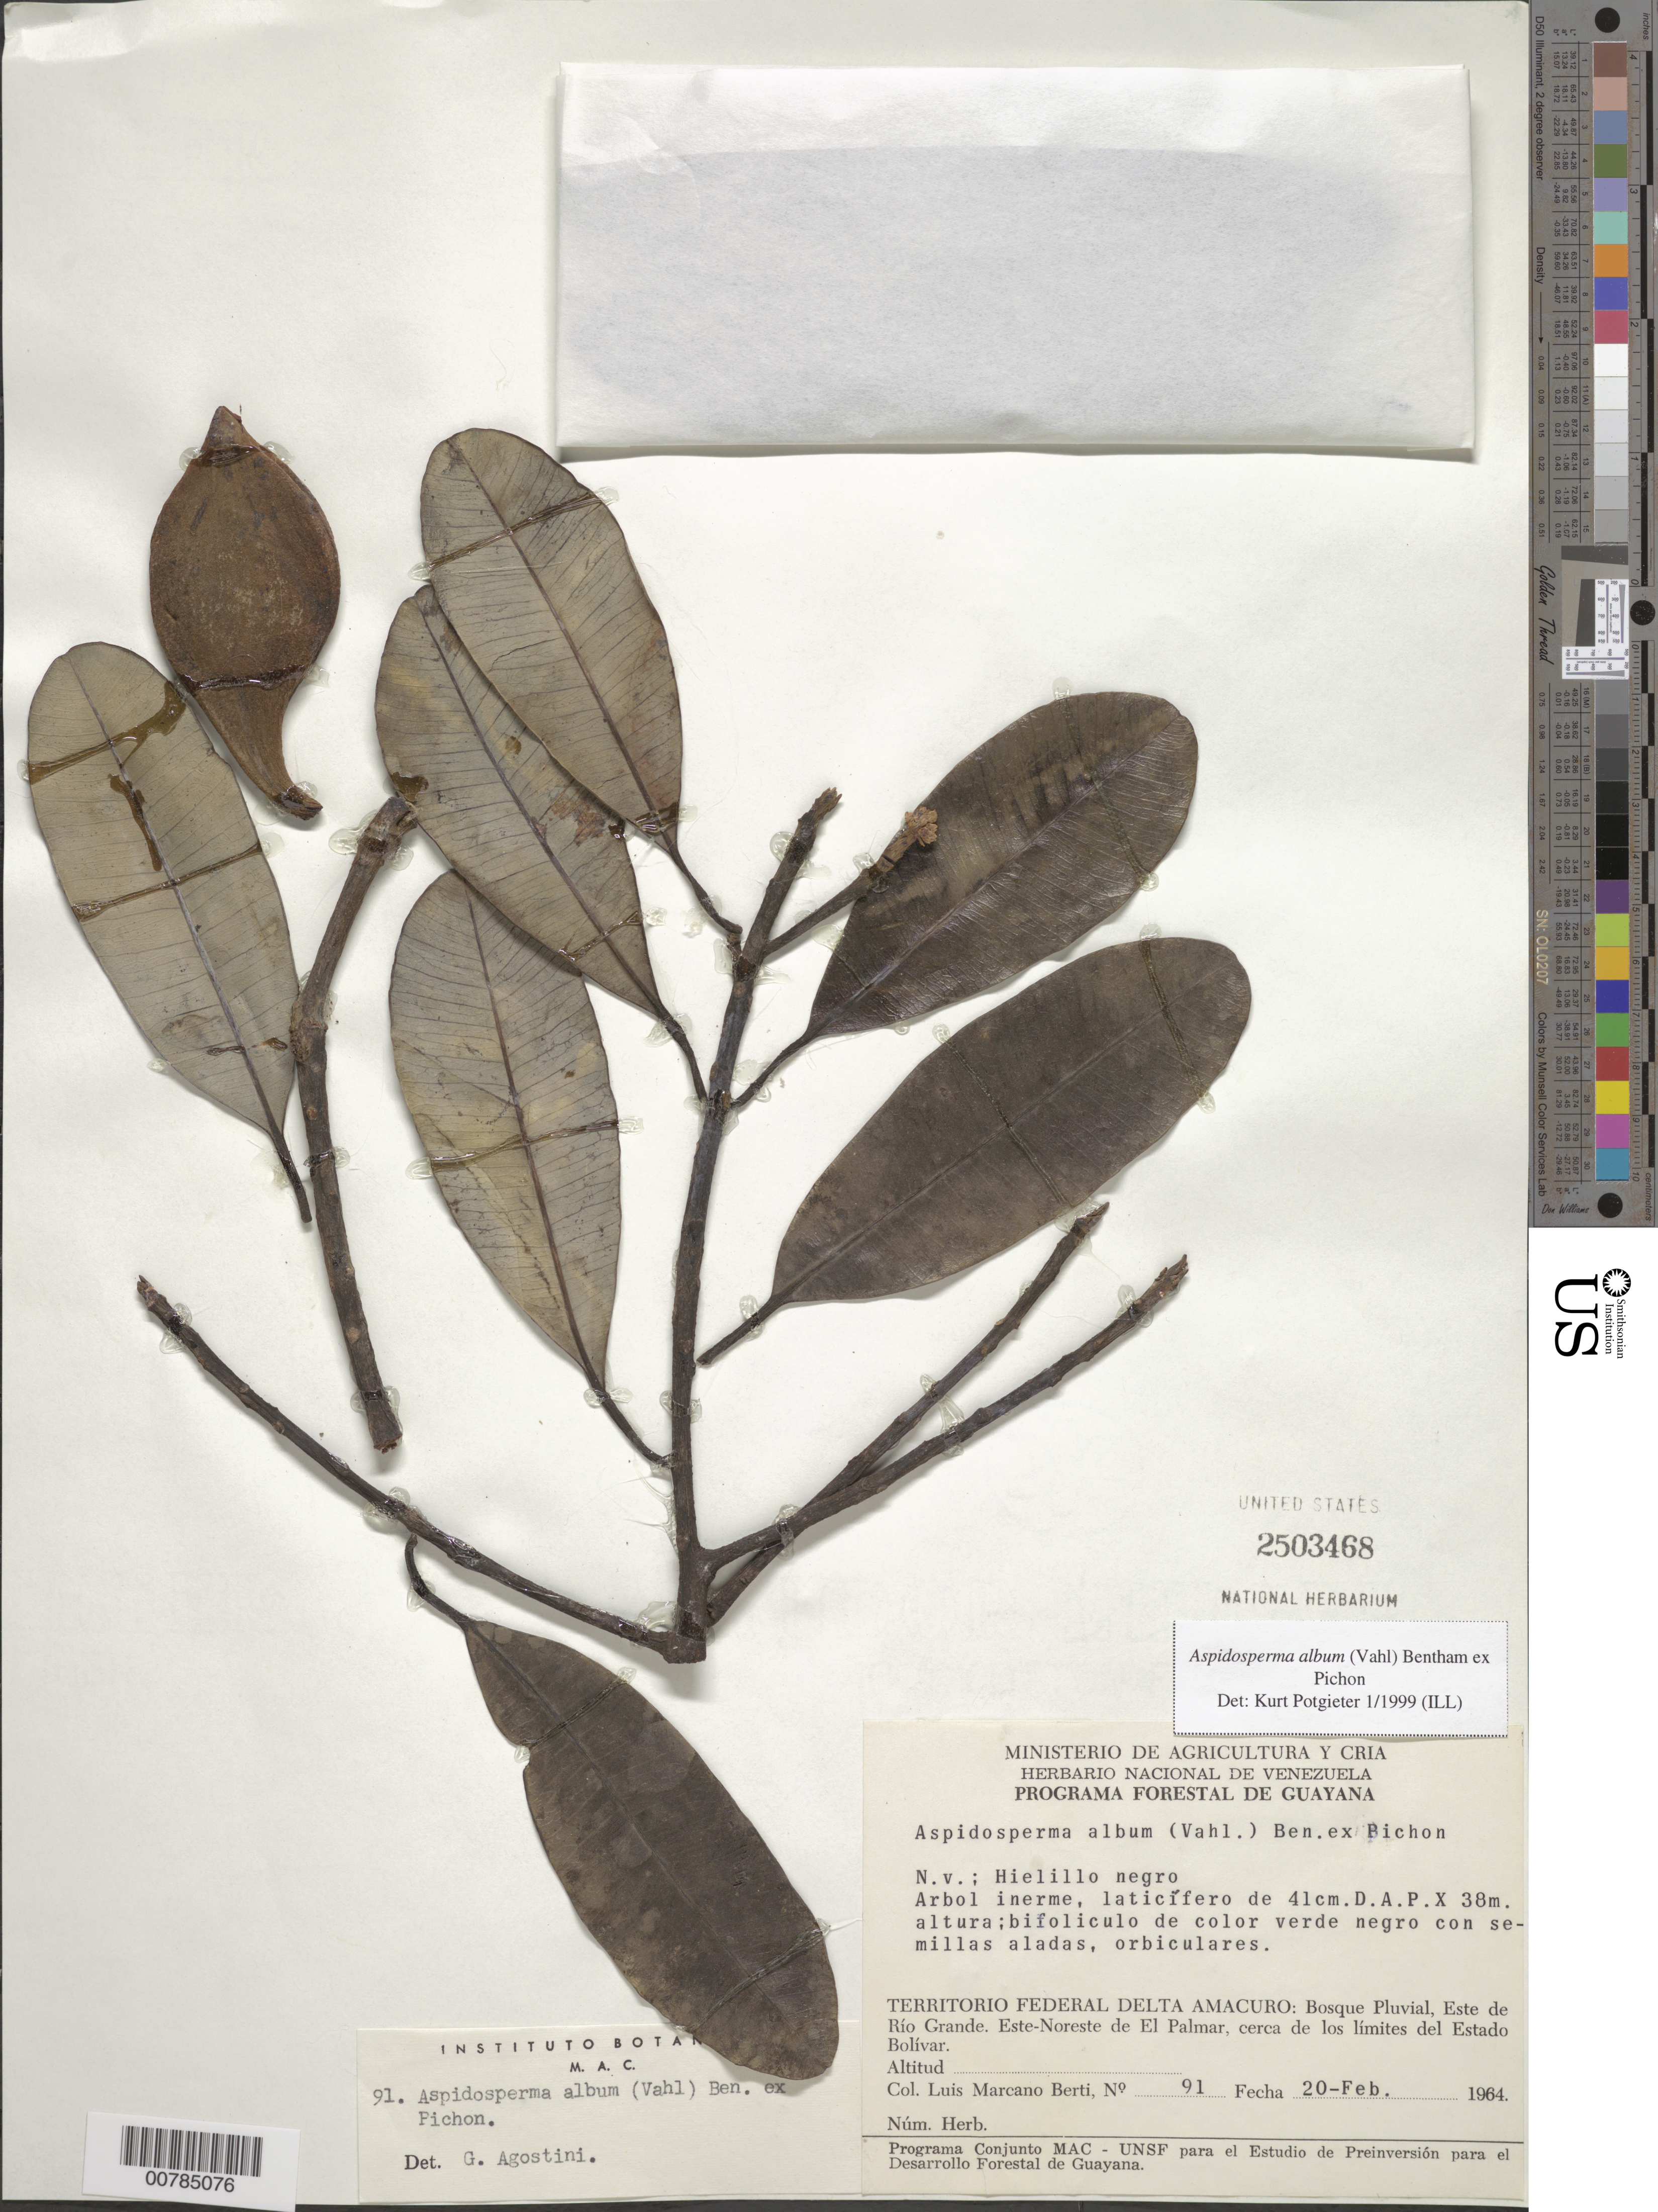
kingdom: Plantae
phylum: Tracheophyta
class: Magnoliopsida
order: Gentianales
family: Apocynaceae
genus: Aspidosperma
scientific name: Aspidosperma album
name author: (Vahl) Benoist ex Pichon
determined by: Potgieter, K.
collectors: L. Marcano-Berti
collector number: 91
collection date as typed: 20-Feb-64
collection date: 1964-02-20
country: Venezuela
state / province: Delta Amacuro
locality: Este de Río Grande, ENE de El Palmar, cerca de los limites del Estado Bolívar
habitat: Bosque pluvial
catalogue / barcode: US 2503468